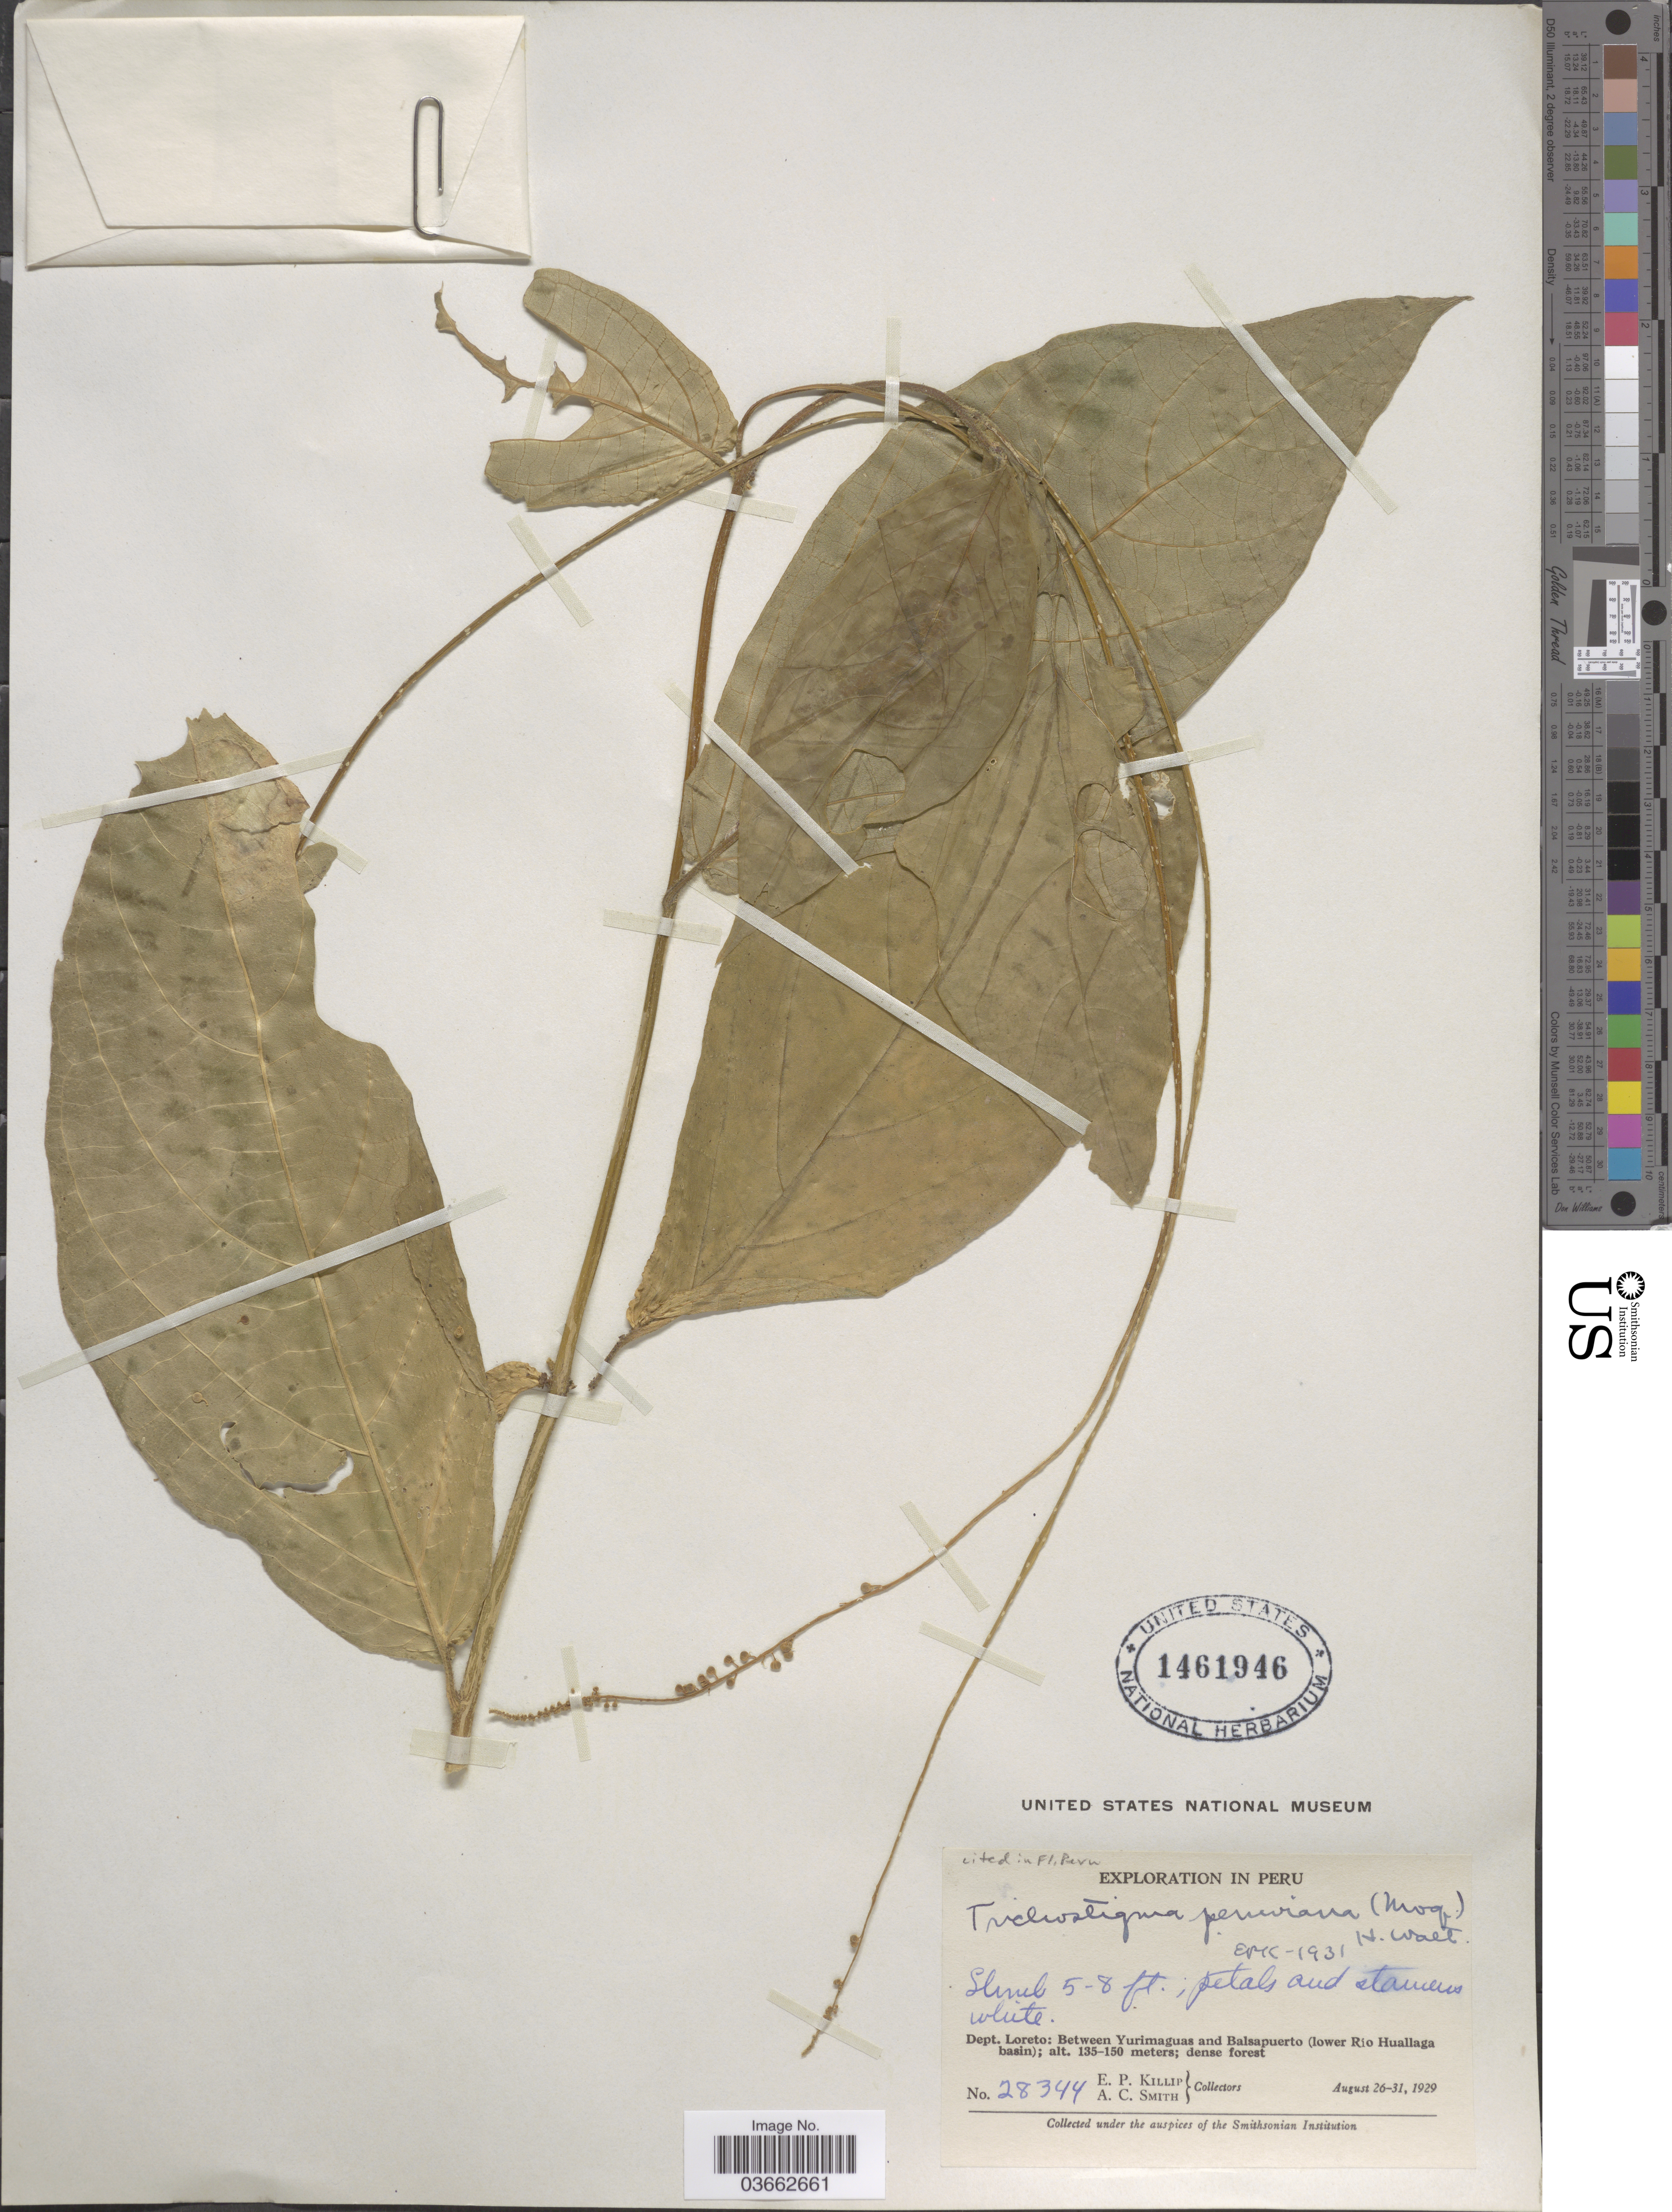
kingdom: Plantae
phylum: Tracheophyta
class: Magnoliopsida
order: Caryophyllales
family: Phytolaccaceae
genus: Trichostigma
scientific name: Trichostigma peruvianum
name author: (Moq.) H. Walter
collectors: E. P. Killip & A. C. Smith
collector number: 28344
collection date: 1929-08-26/1929-08-31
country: Peru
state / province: Loreto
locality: Dept. Loreto: Between Yurimaguas and Balsapuerto (lower Río Huallaga basin).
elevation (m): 135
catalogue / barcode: US 1461946